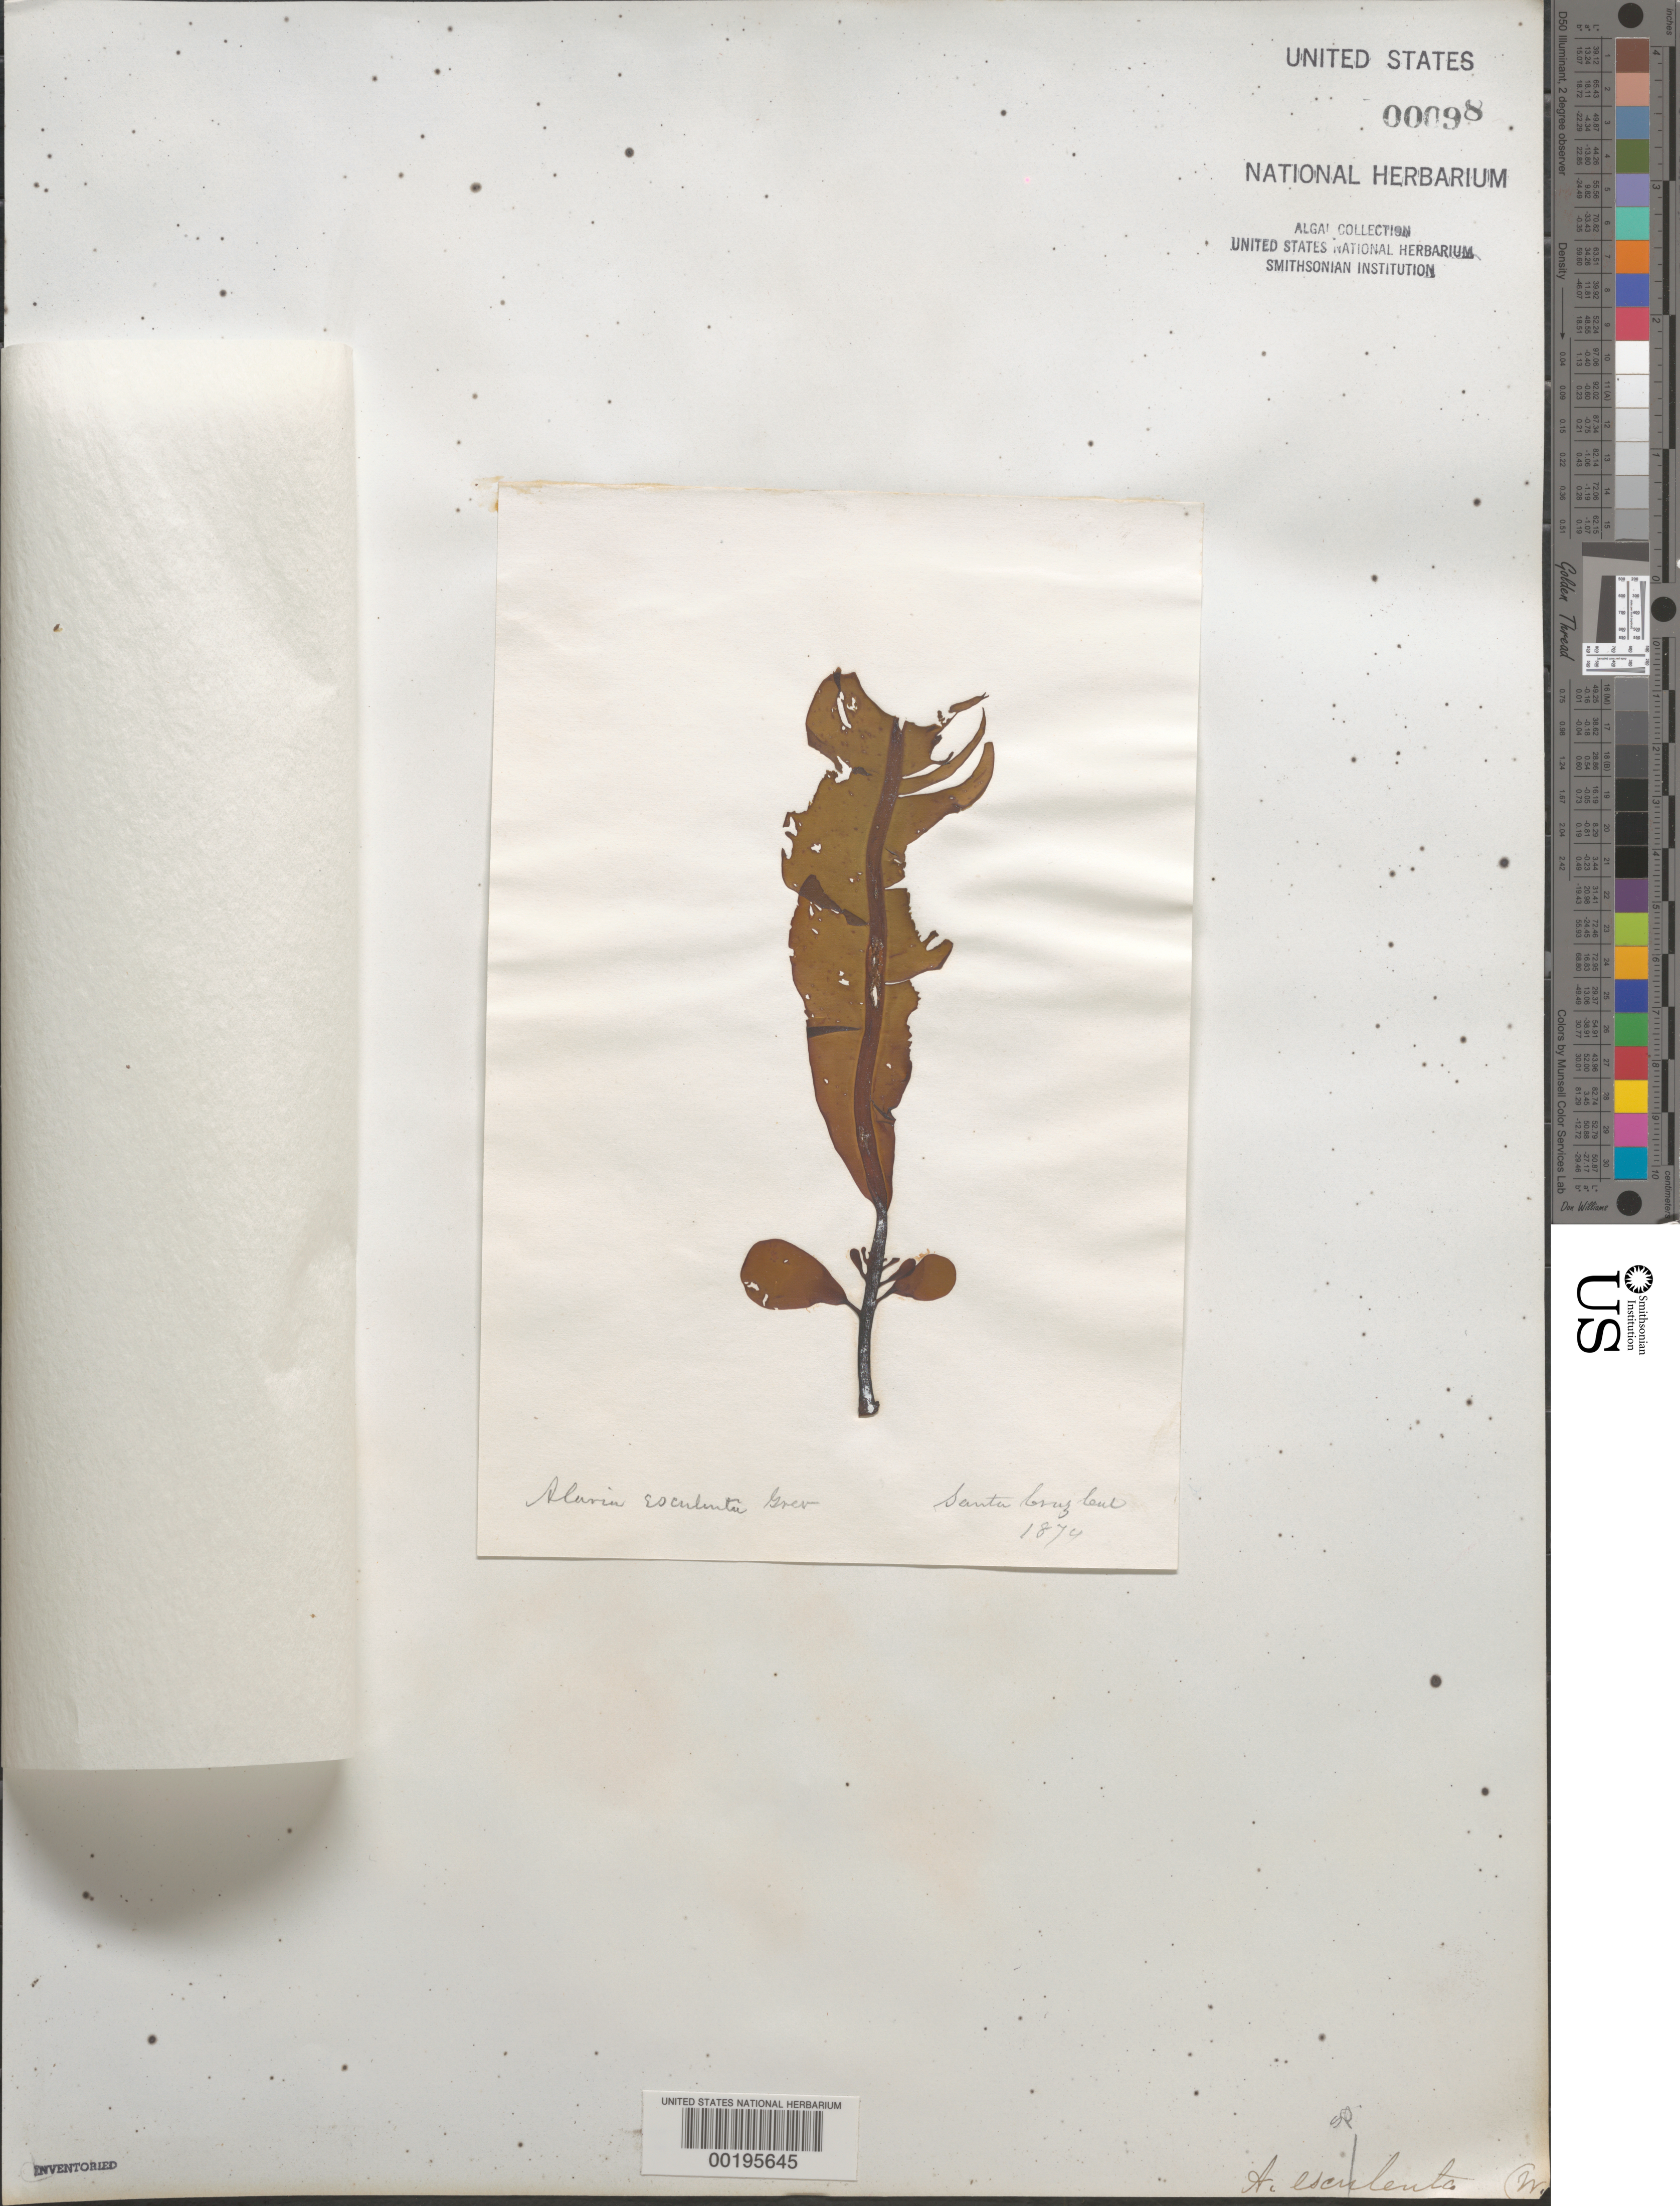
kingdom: Chromista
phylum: Ochrophyta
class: Phaeophyceae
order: Laminariales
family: Alariaceae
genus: Alaria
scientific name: Alaria sp.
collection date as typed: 1874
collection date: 1874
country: United States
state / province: California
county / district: Santa Cruz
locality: Santa Cruz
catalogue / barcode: US 98